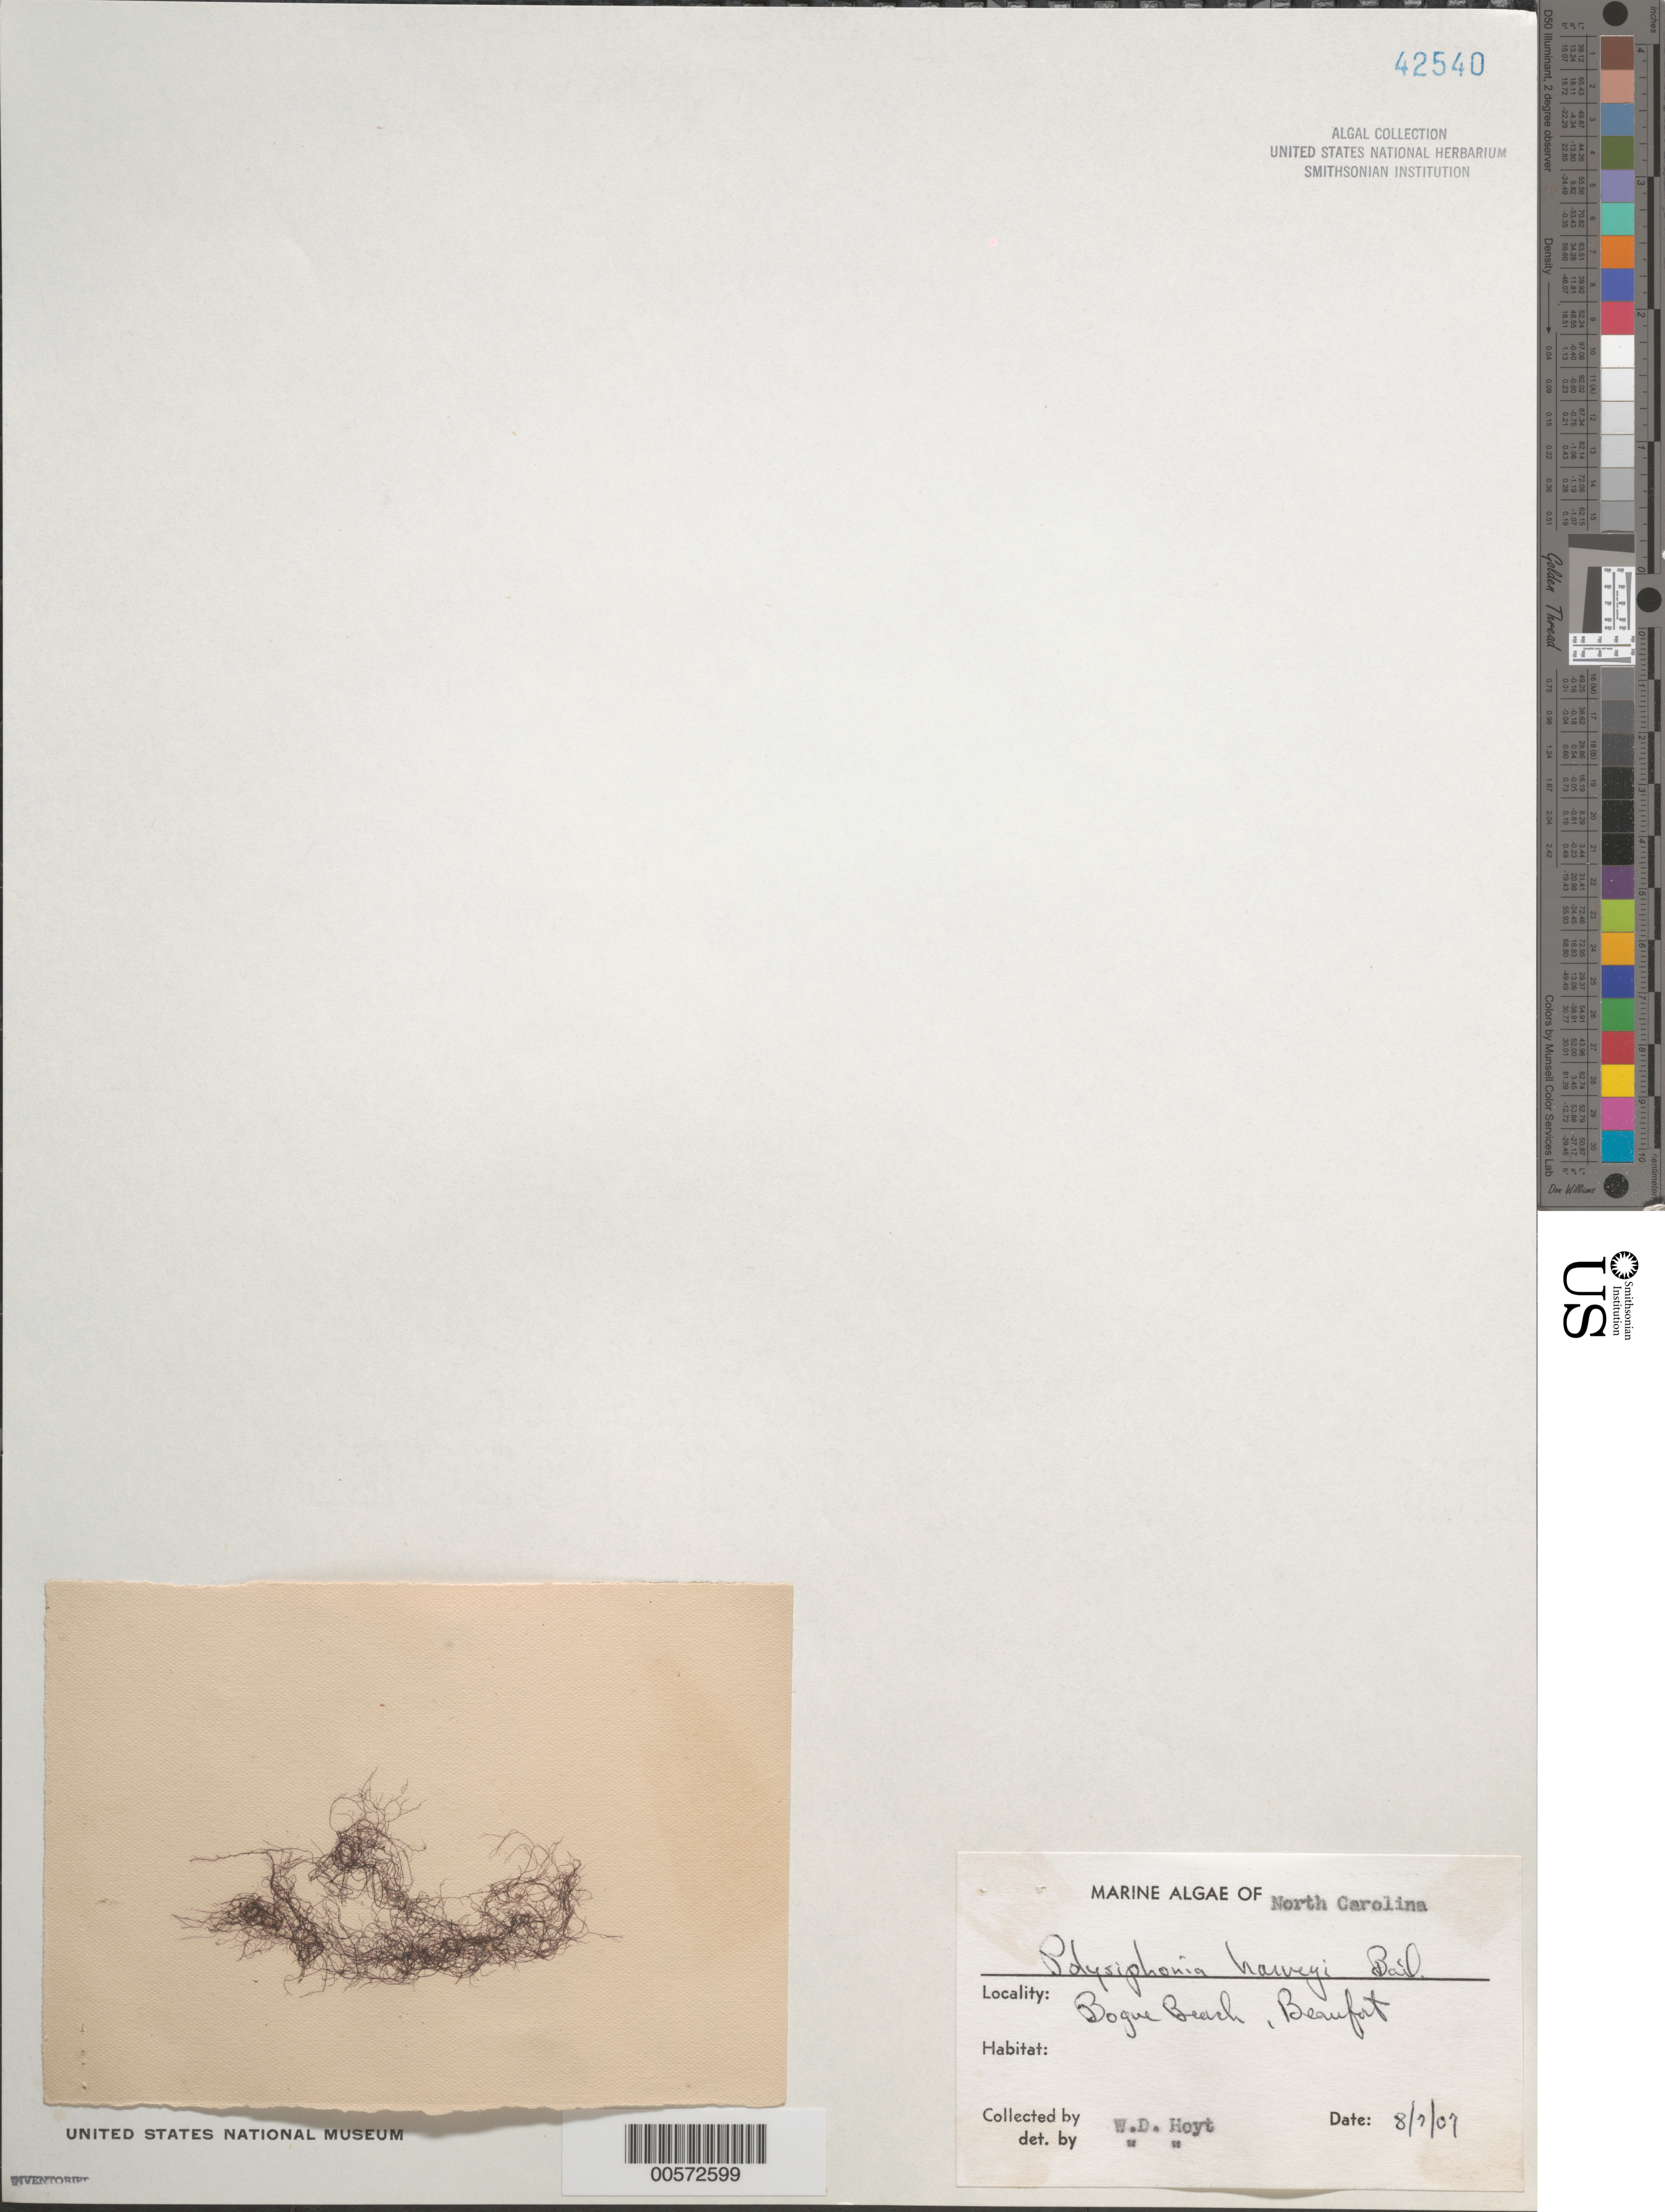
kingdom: Plantae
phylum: Rhodophyta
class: Florideophyceae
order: Ceramiales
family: Rhodomelaceae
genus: Melanothamnus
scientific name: Melanothamnus harveyi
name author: (Bailey) Diaz-Tapia & C.A. Maggs in Diaz-Tapia et al.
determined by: Algae name updating Project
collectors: W. D. Hoyt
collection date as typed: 07 Aug 1907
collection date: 1907-08-07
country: United States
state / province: North Carolina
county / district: Carteret County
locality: Beaufort, Bogue Beach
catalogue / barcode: US 42540